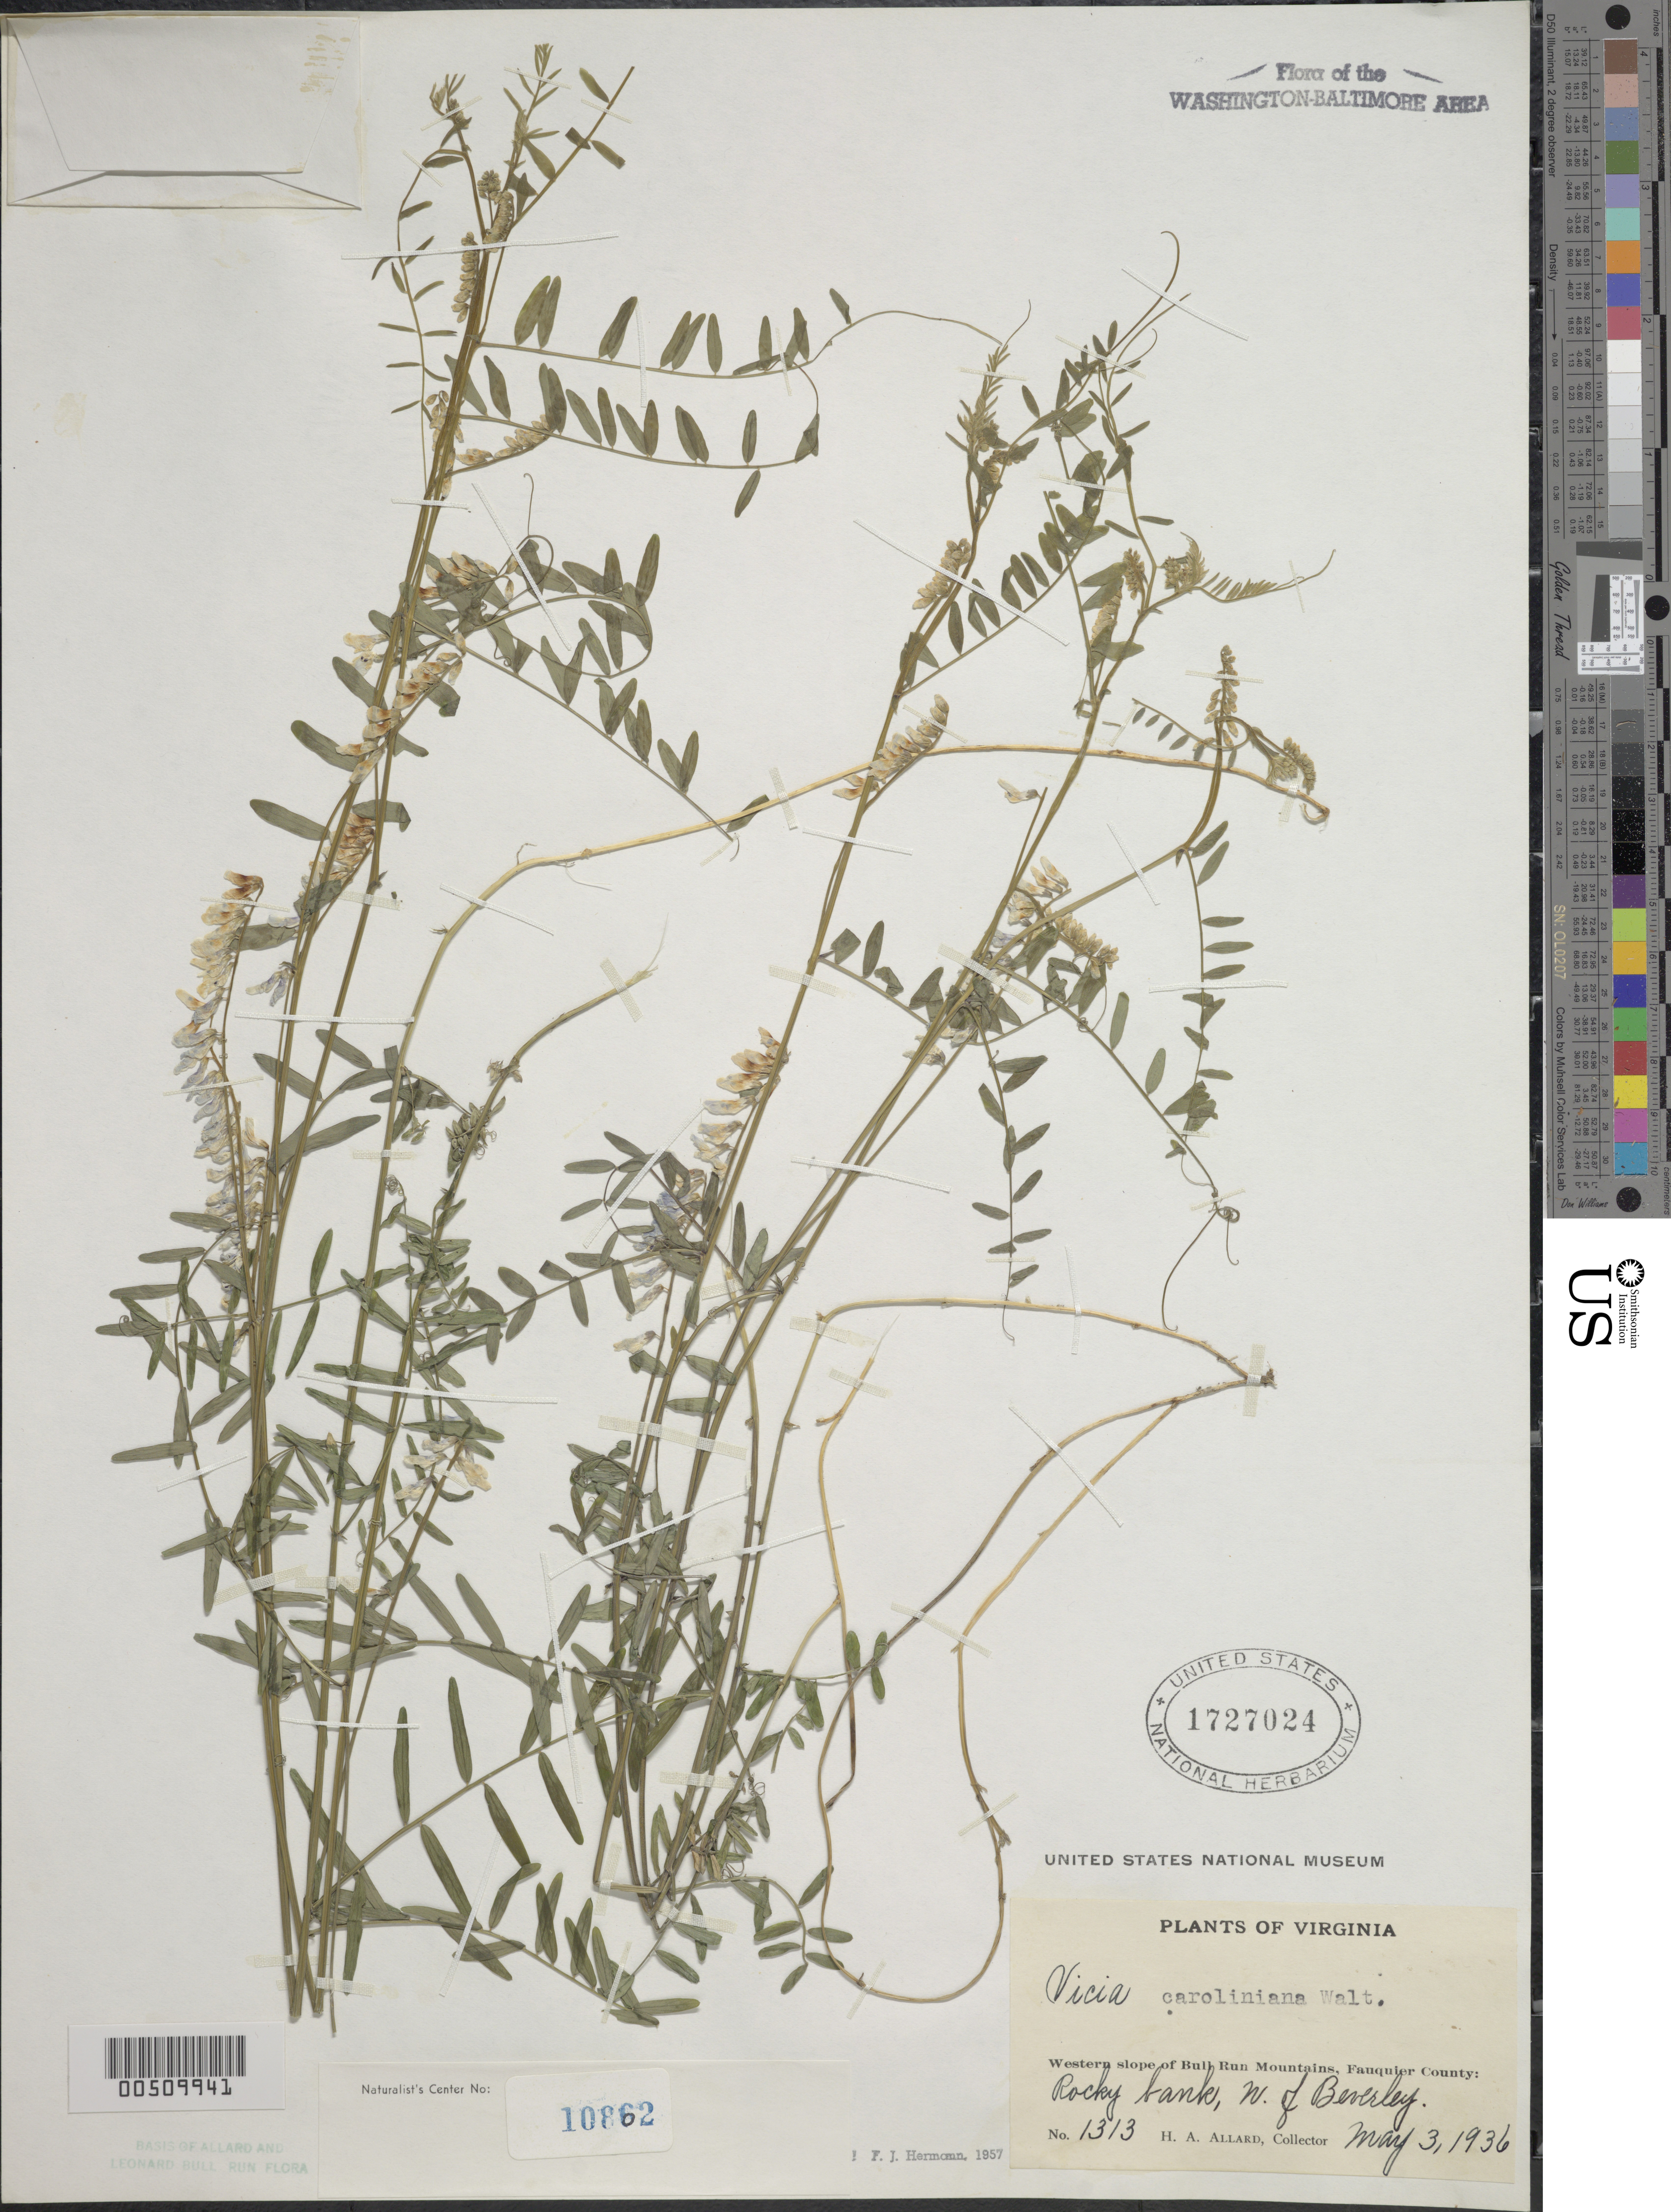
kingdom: Plantae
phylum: Tracheophyta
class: Magnoliopsida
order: Fabales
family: Fabaceae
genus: Vicia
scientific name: Vicia caroliniana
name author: Walter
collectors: H. A. Allard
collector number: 1313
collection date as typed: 03 May 1936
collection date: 1936-05-03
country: United States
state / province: Virginia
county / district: Fauquier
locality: Bull Run Mts., N of Beverley Bull Run Mts.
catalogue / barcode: US 1727024